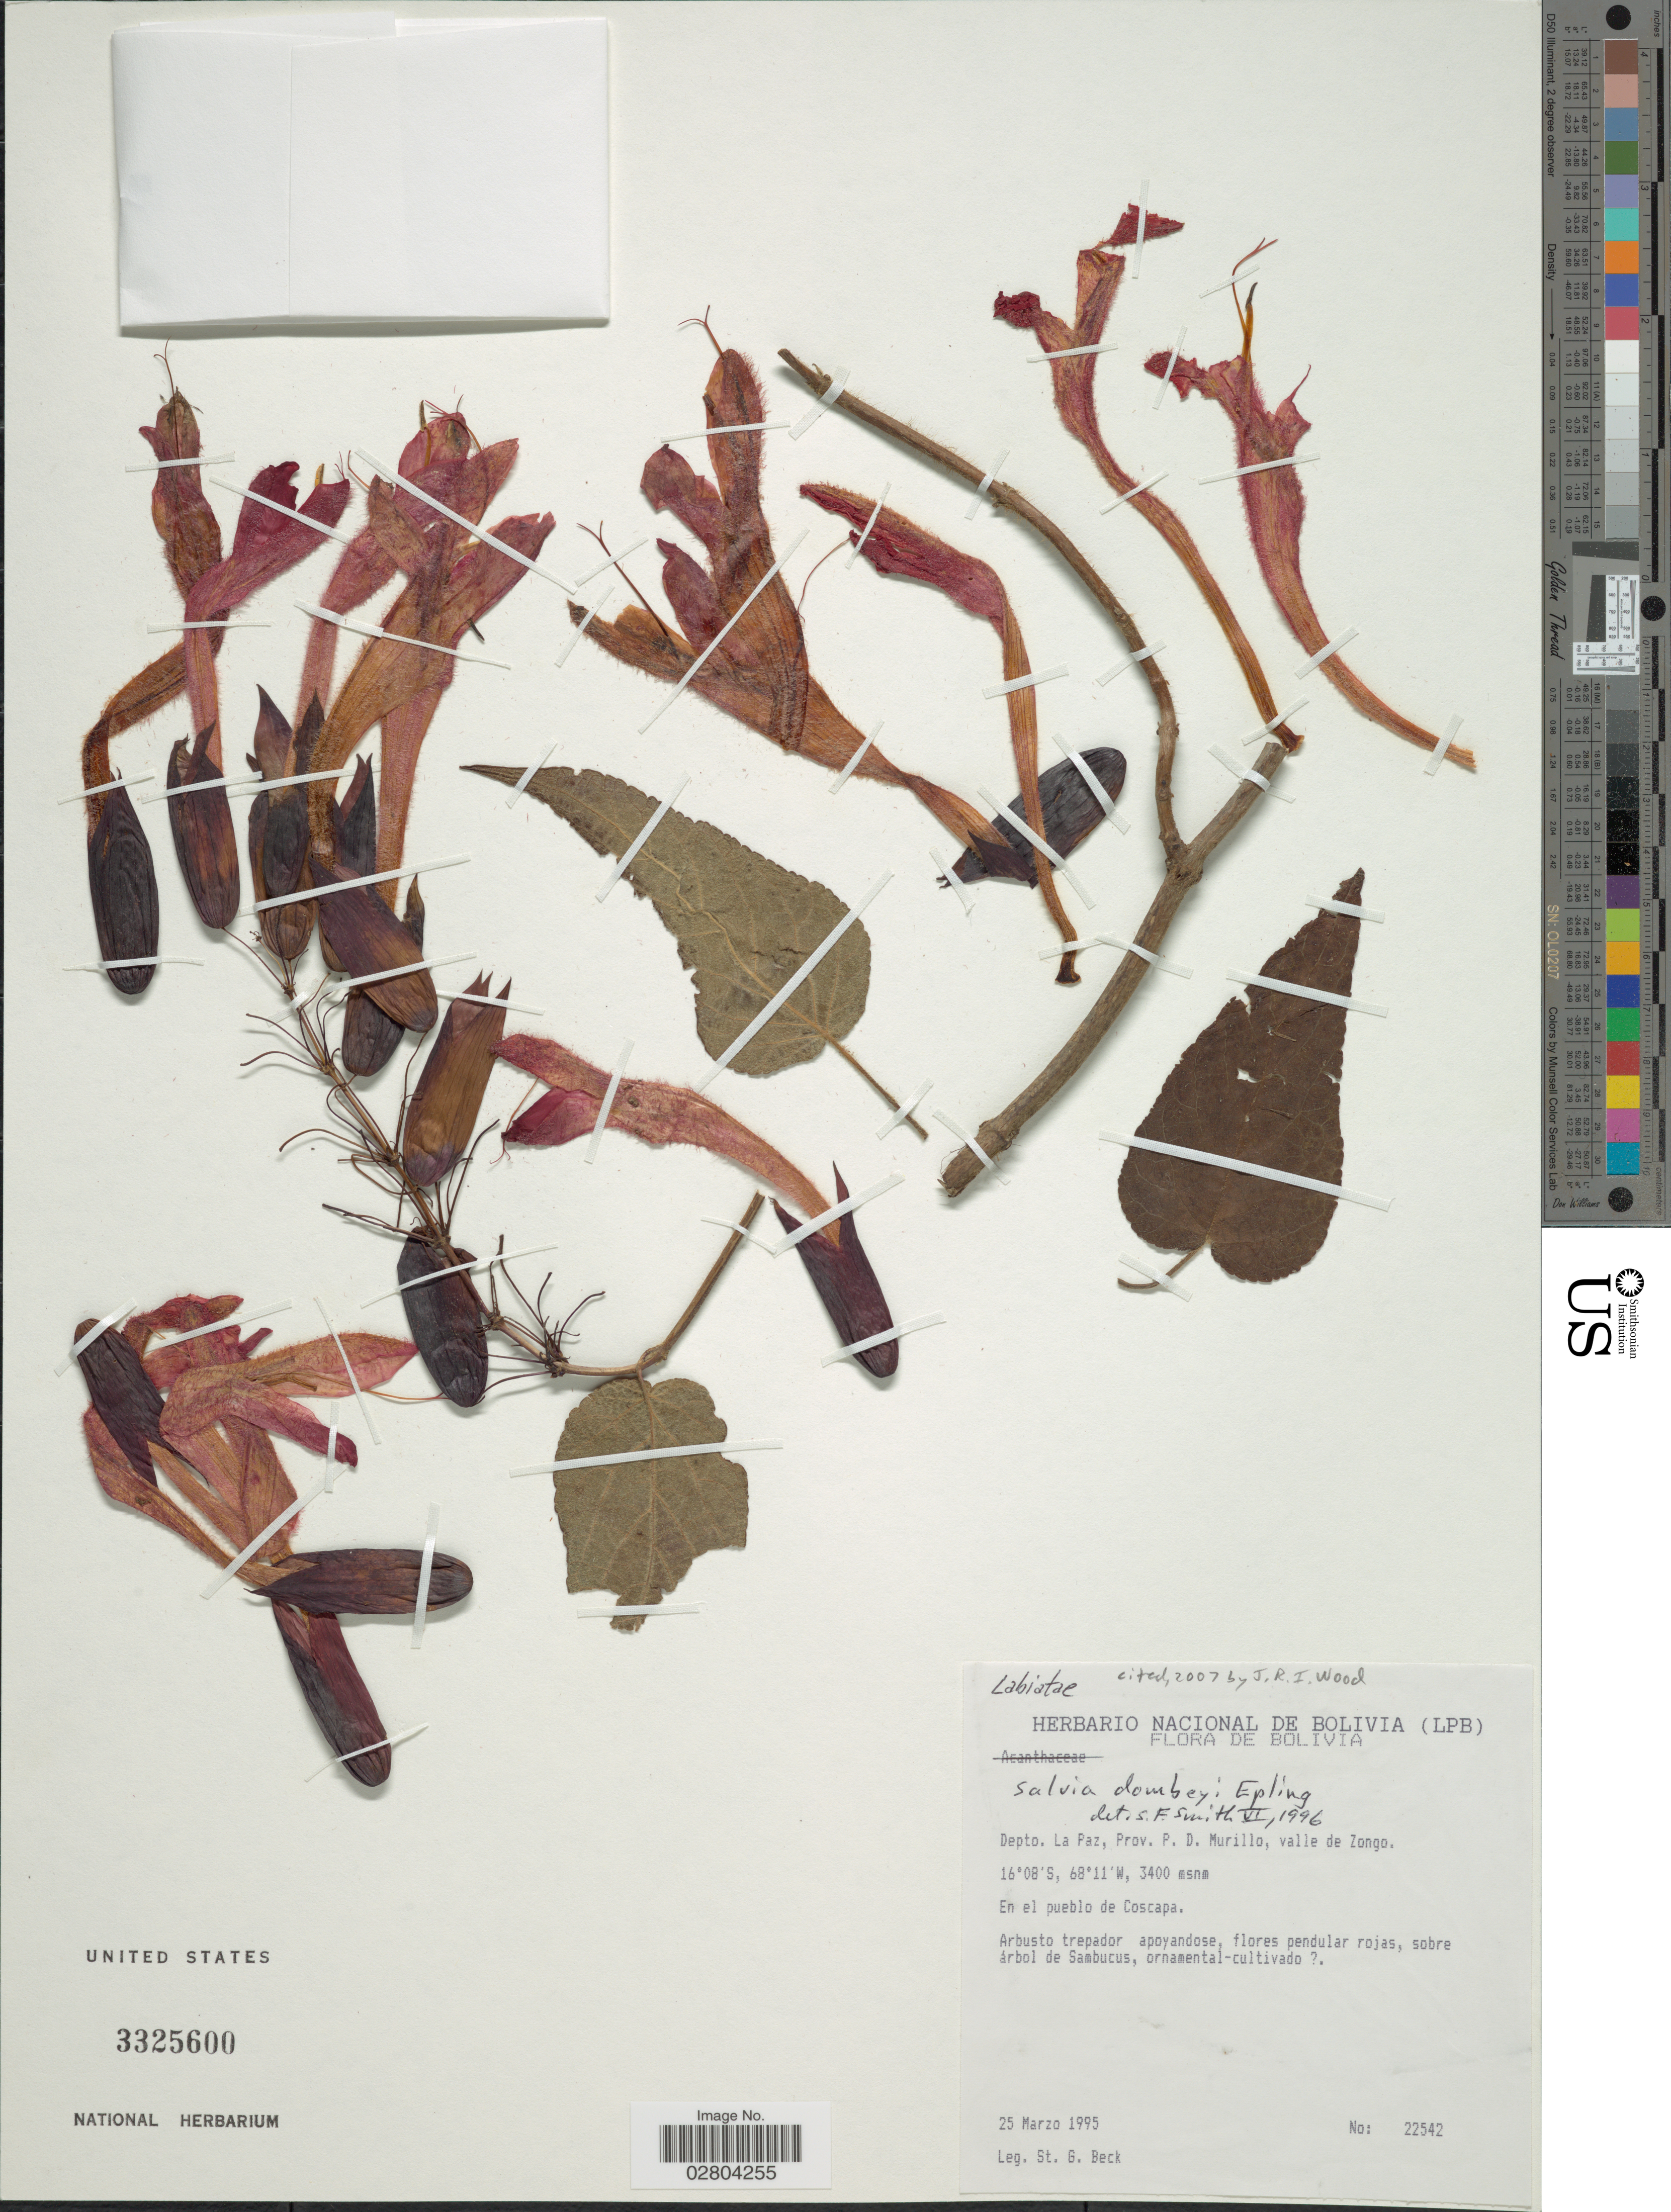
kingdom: Plantae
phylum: Tracheophyta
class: Magnoliopsida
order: Lamiales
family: Lamiaceae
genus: Salvia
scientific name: Salvia dombeyi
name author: Epling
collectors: S. G. Beck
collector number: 22542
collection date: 1995-03-25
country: Bolivia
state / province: La Paz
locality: Depto. La Paz, prov. P. D. Murillo, valle de Zongo. En el pueblo de Coscapa.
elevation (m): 3400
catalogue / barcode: US 3325600